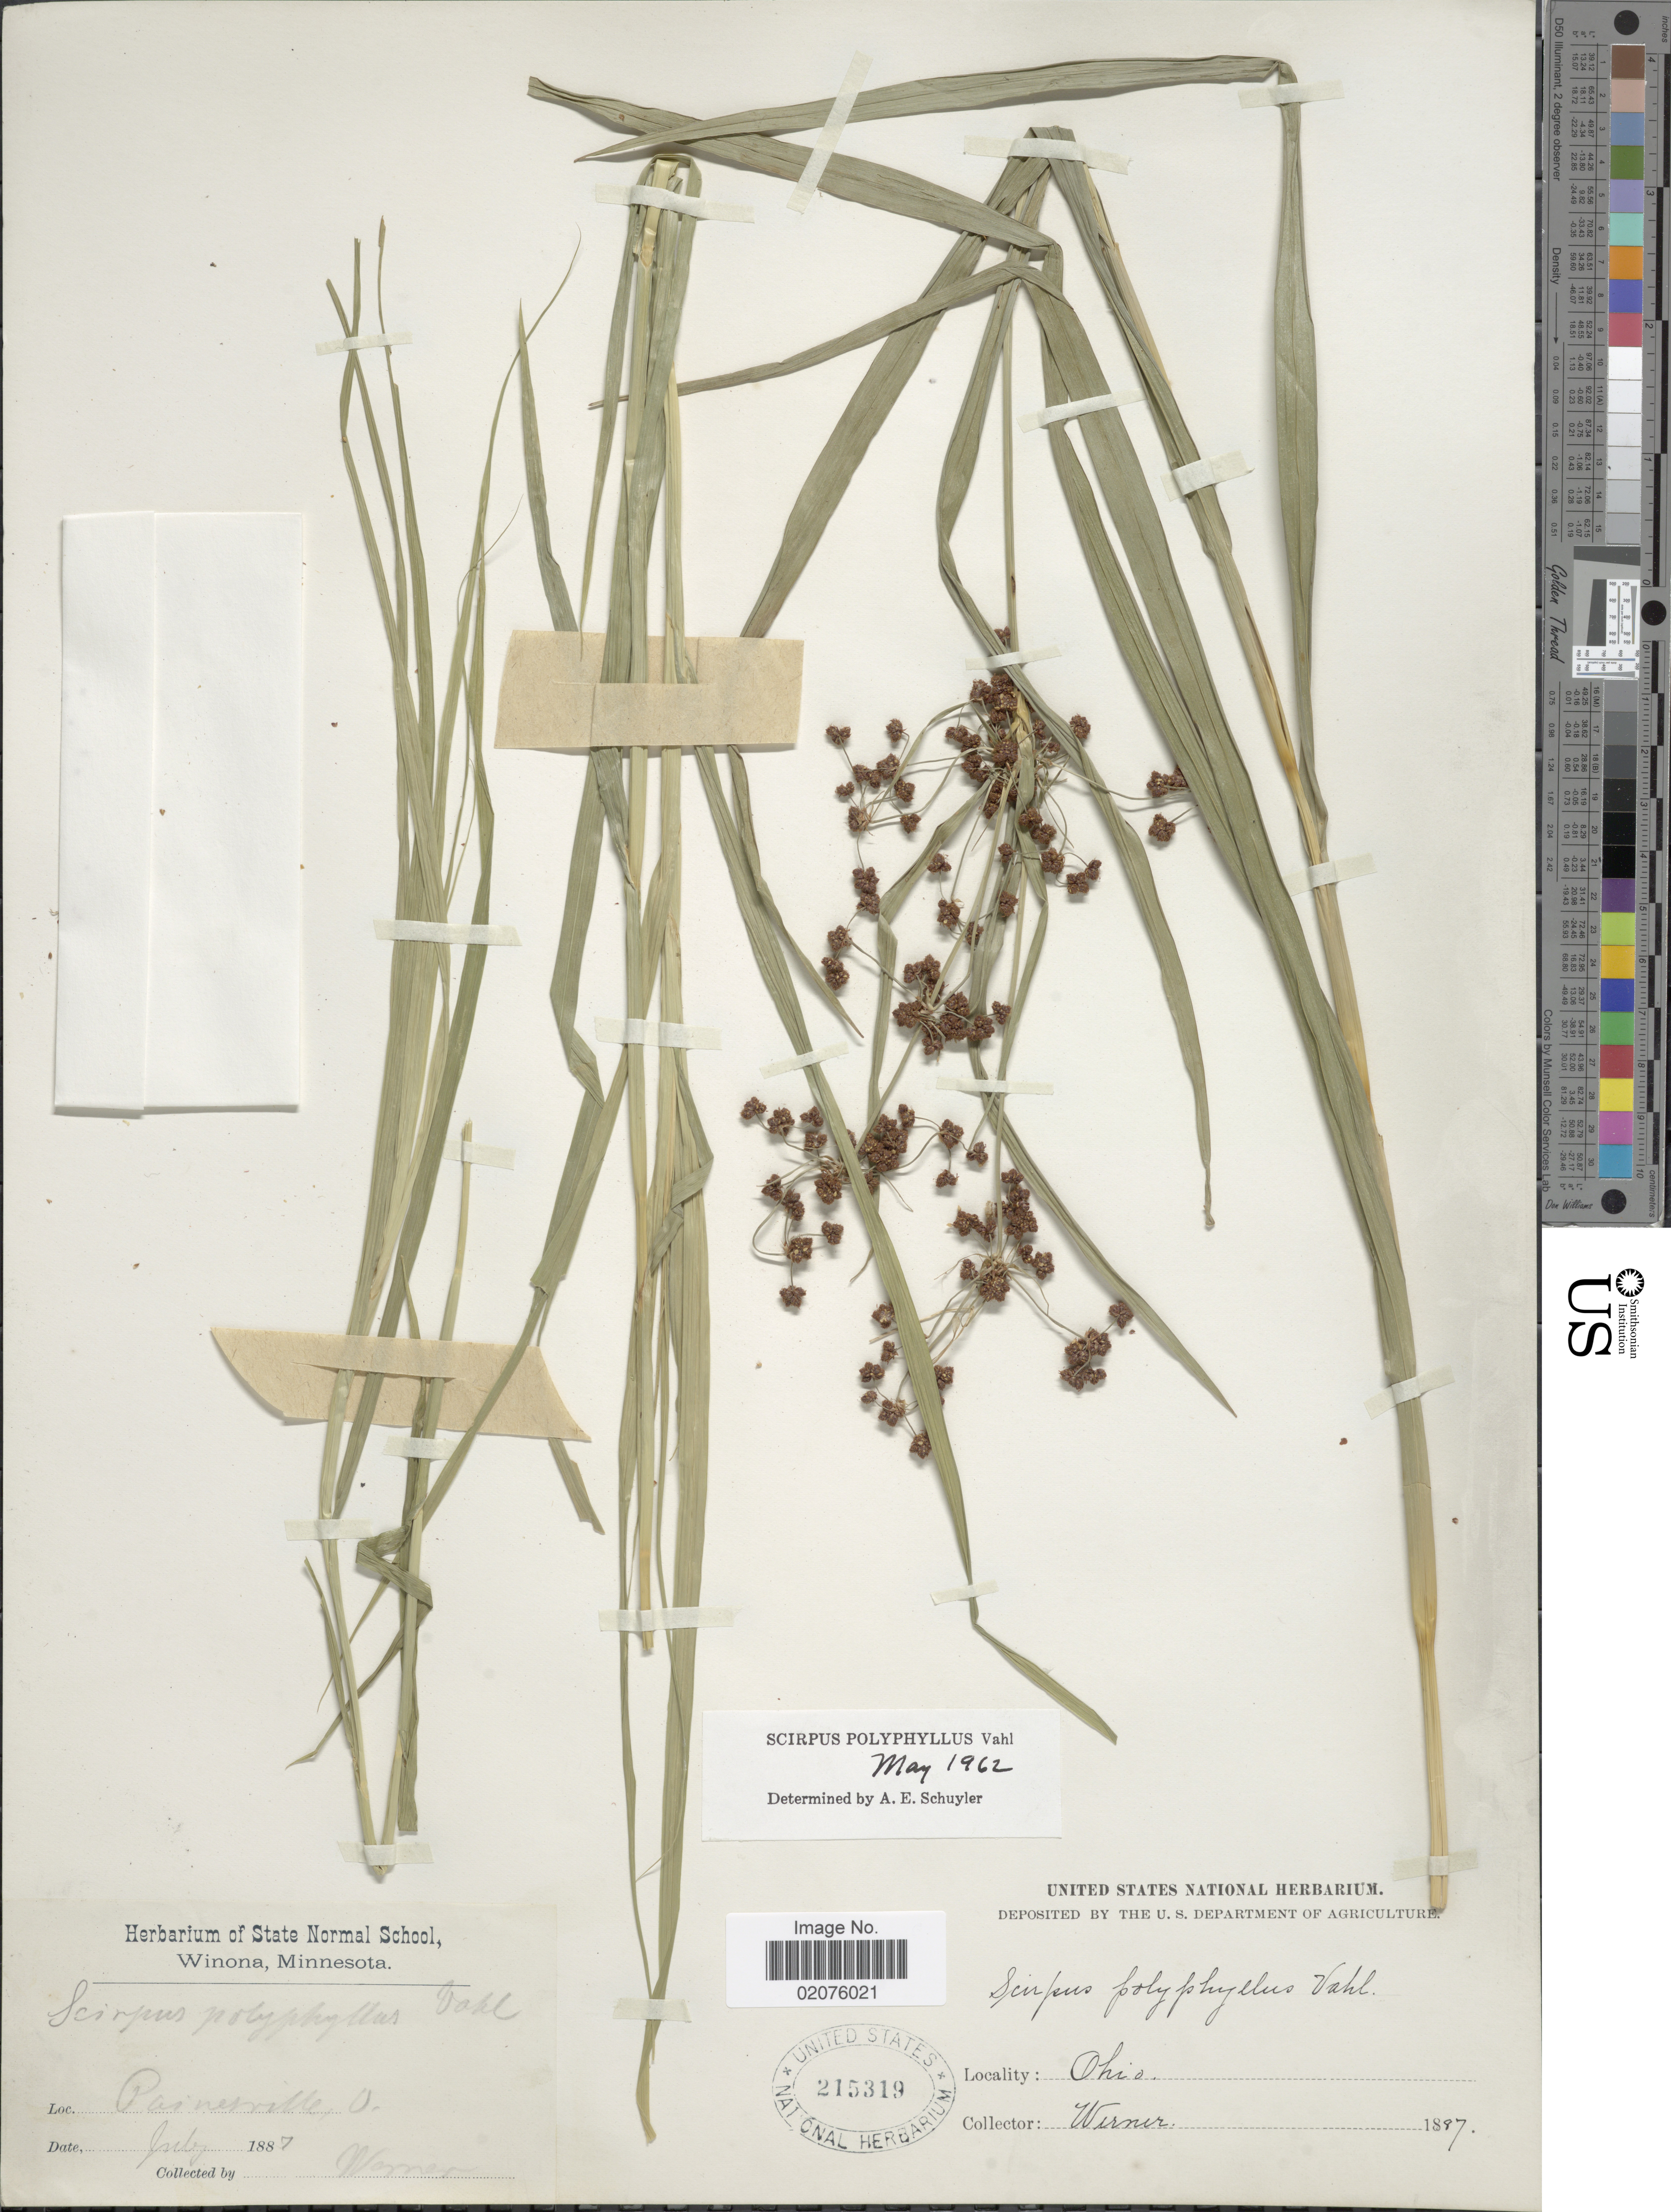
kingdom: Plantae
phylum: Tracheophyta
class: Liliopsida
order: Poales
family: Cyperaceae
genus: Scirpus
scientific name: Scirpus polyphyllus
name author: Vahl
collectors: -. Werner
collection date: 1887-07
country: United States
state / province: Ohio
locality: Painesville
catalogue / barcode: US 215319